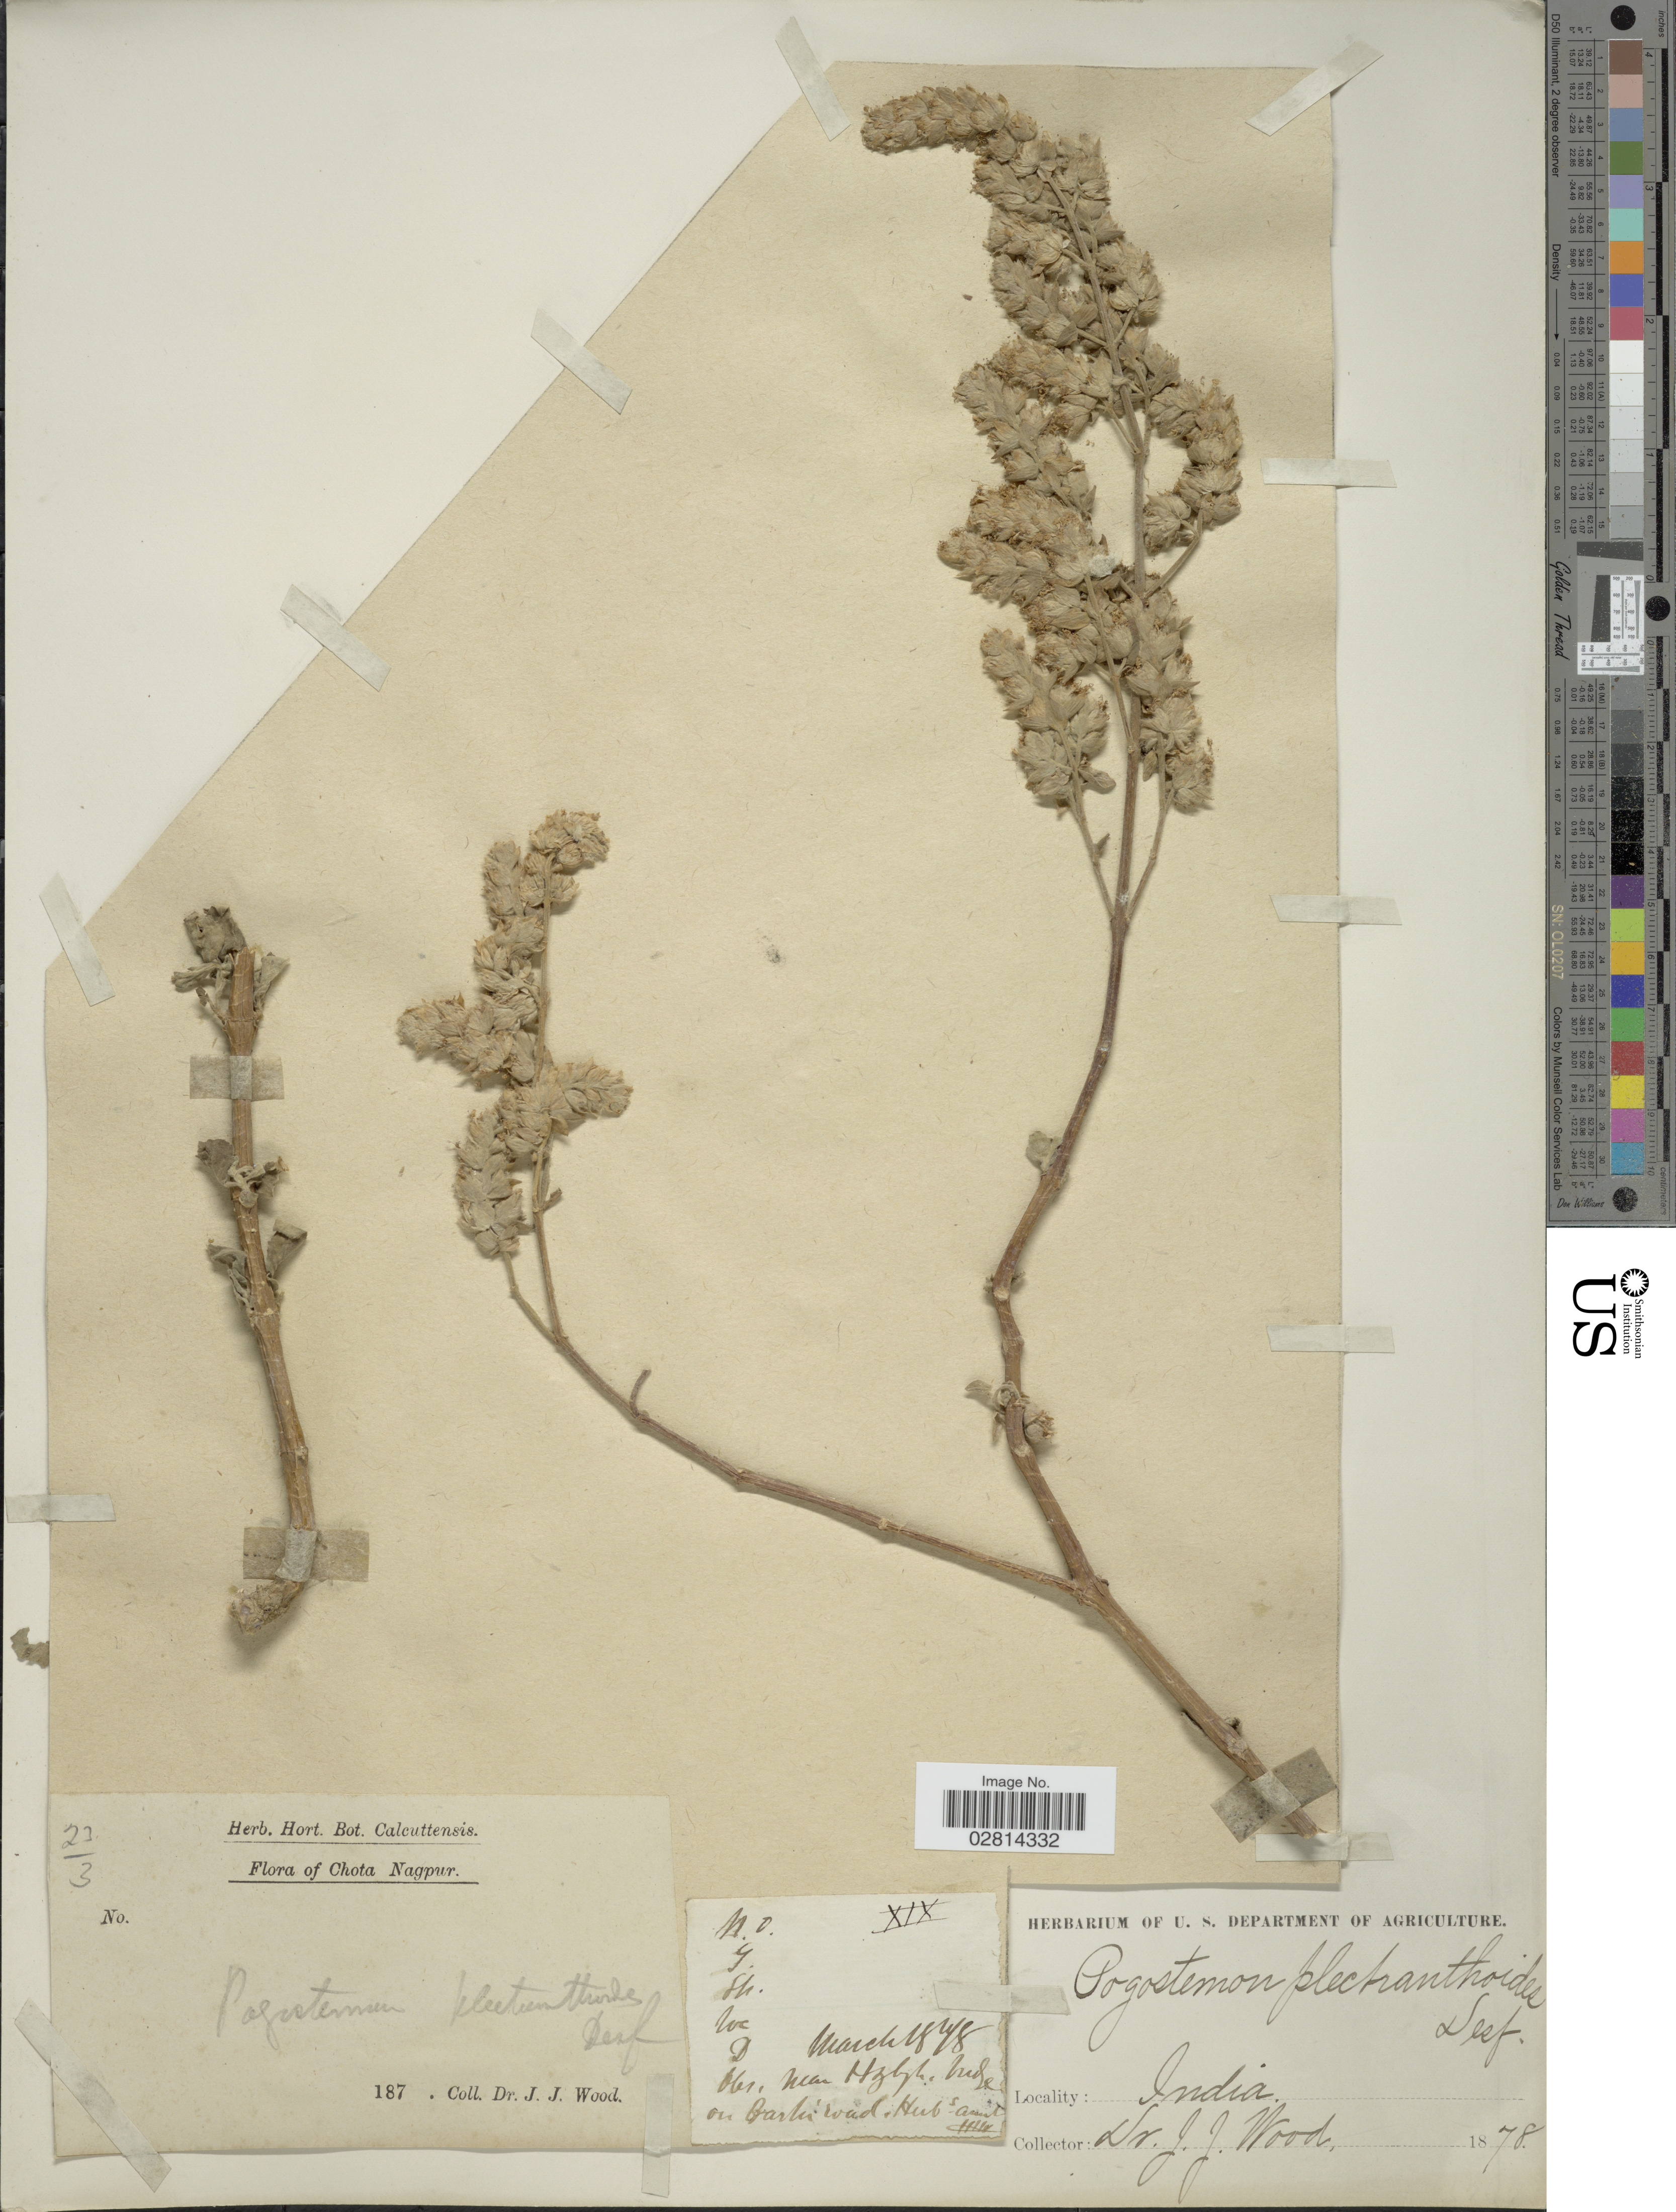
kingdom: Plantae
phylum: Tracheophyta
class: Magnoliopsida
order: Lamiales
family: Lamiaceae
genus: Pogostemon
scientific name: Pogostemon plectranthoides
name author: Desf.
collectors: J. Wood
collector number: XIX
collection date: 1878-03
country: India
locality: Chota Nagpur. Near Hzbgh. Bridge on Barhi road.